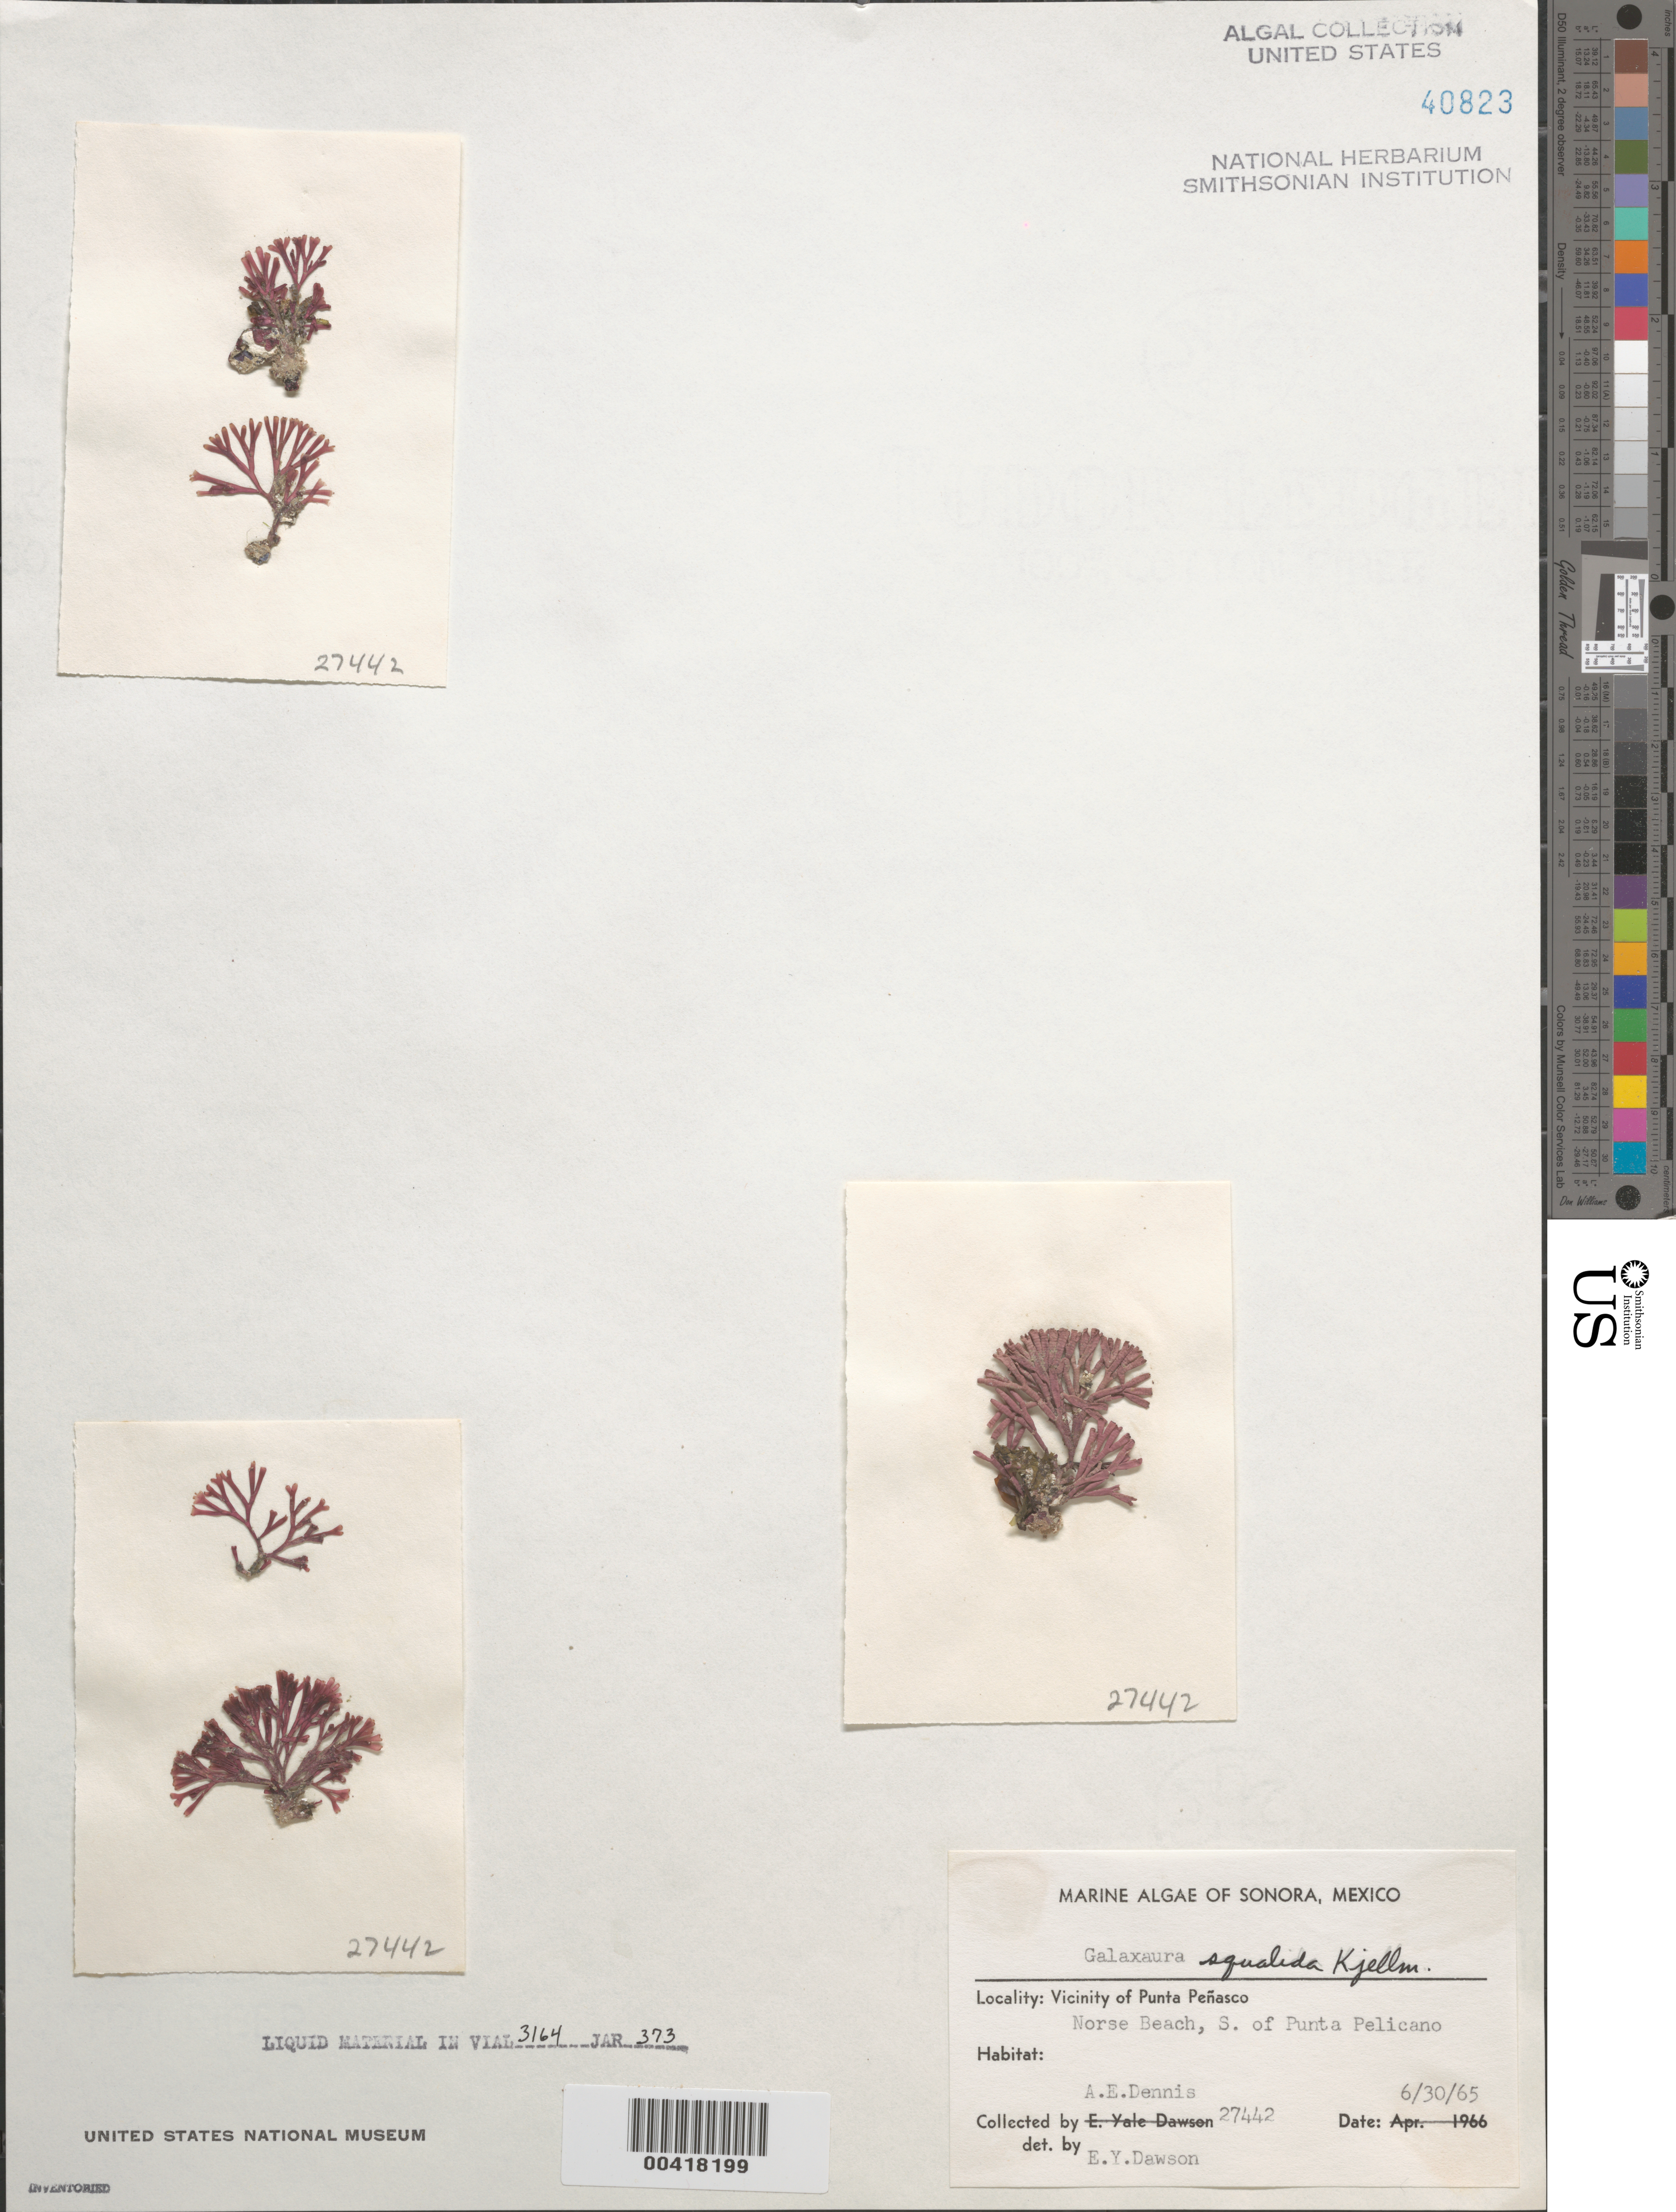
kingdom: Plantae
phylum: Rhodophyta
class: Florideophyceae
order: Nemaliales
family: Galaxauraceae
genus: Galaxaura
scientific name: Galaxaura rugosa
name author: (Ellis & Sol.) J.V.Lamouroux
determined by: Algae name updating Project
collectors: A. Dennis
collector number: EYD 27442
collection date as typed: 30 Jun 1965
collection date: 1965-06-30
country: Mexico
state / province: Sonora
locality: Norse Beach, south of Punta Pelicano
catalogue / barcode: US 40823